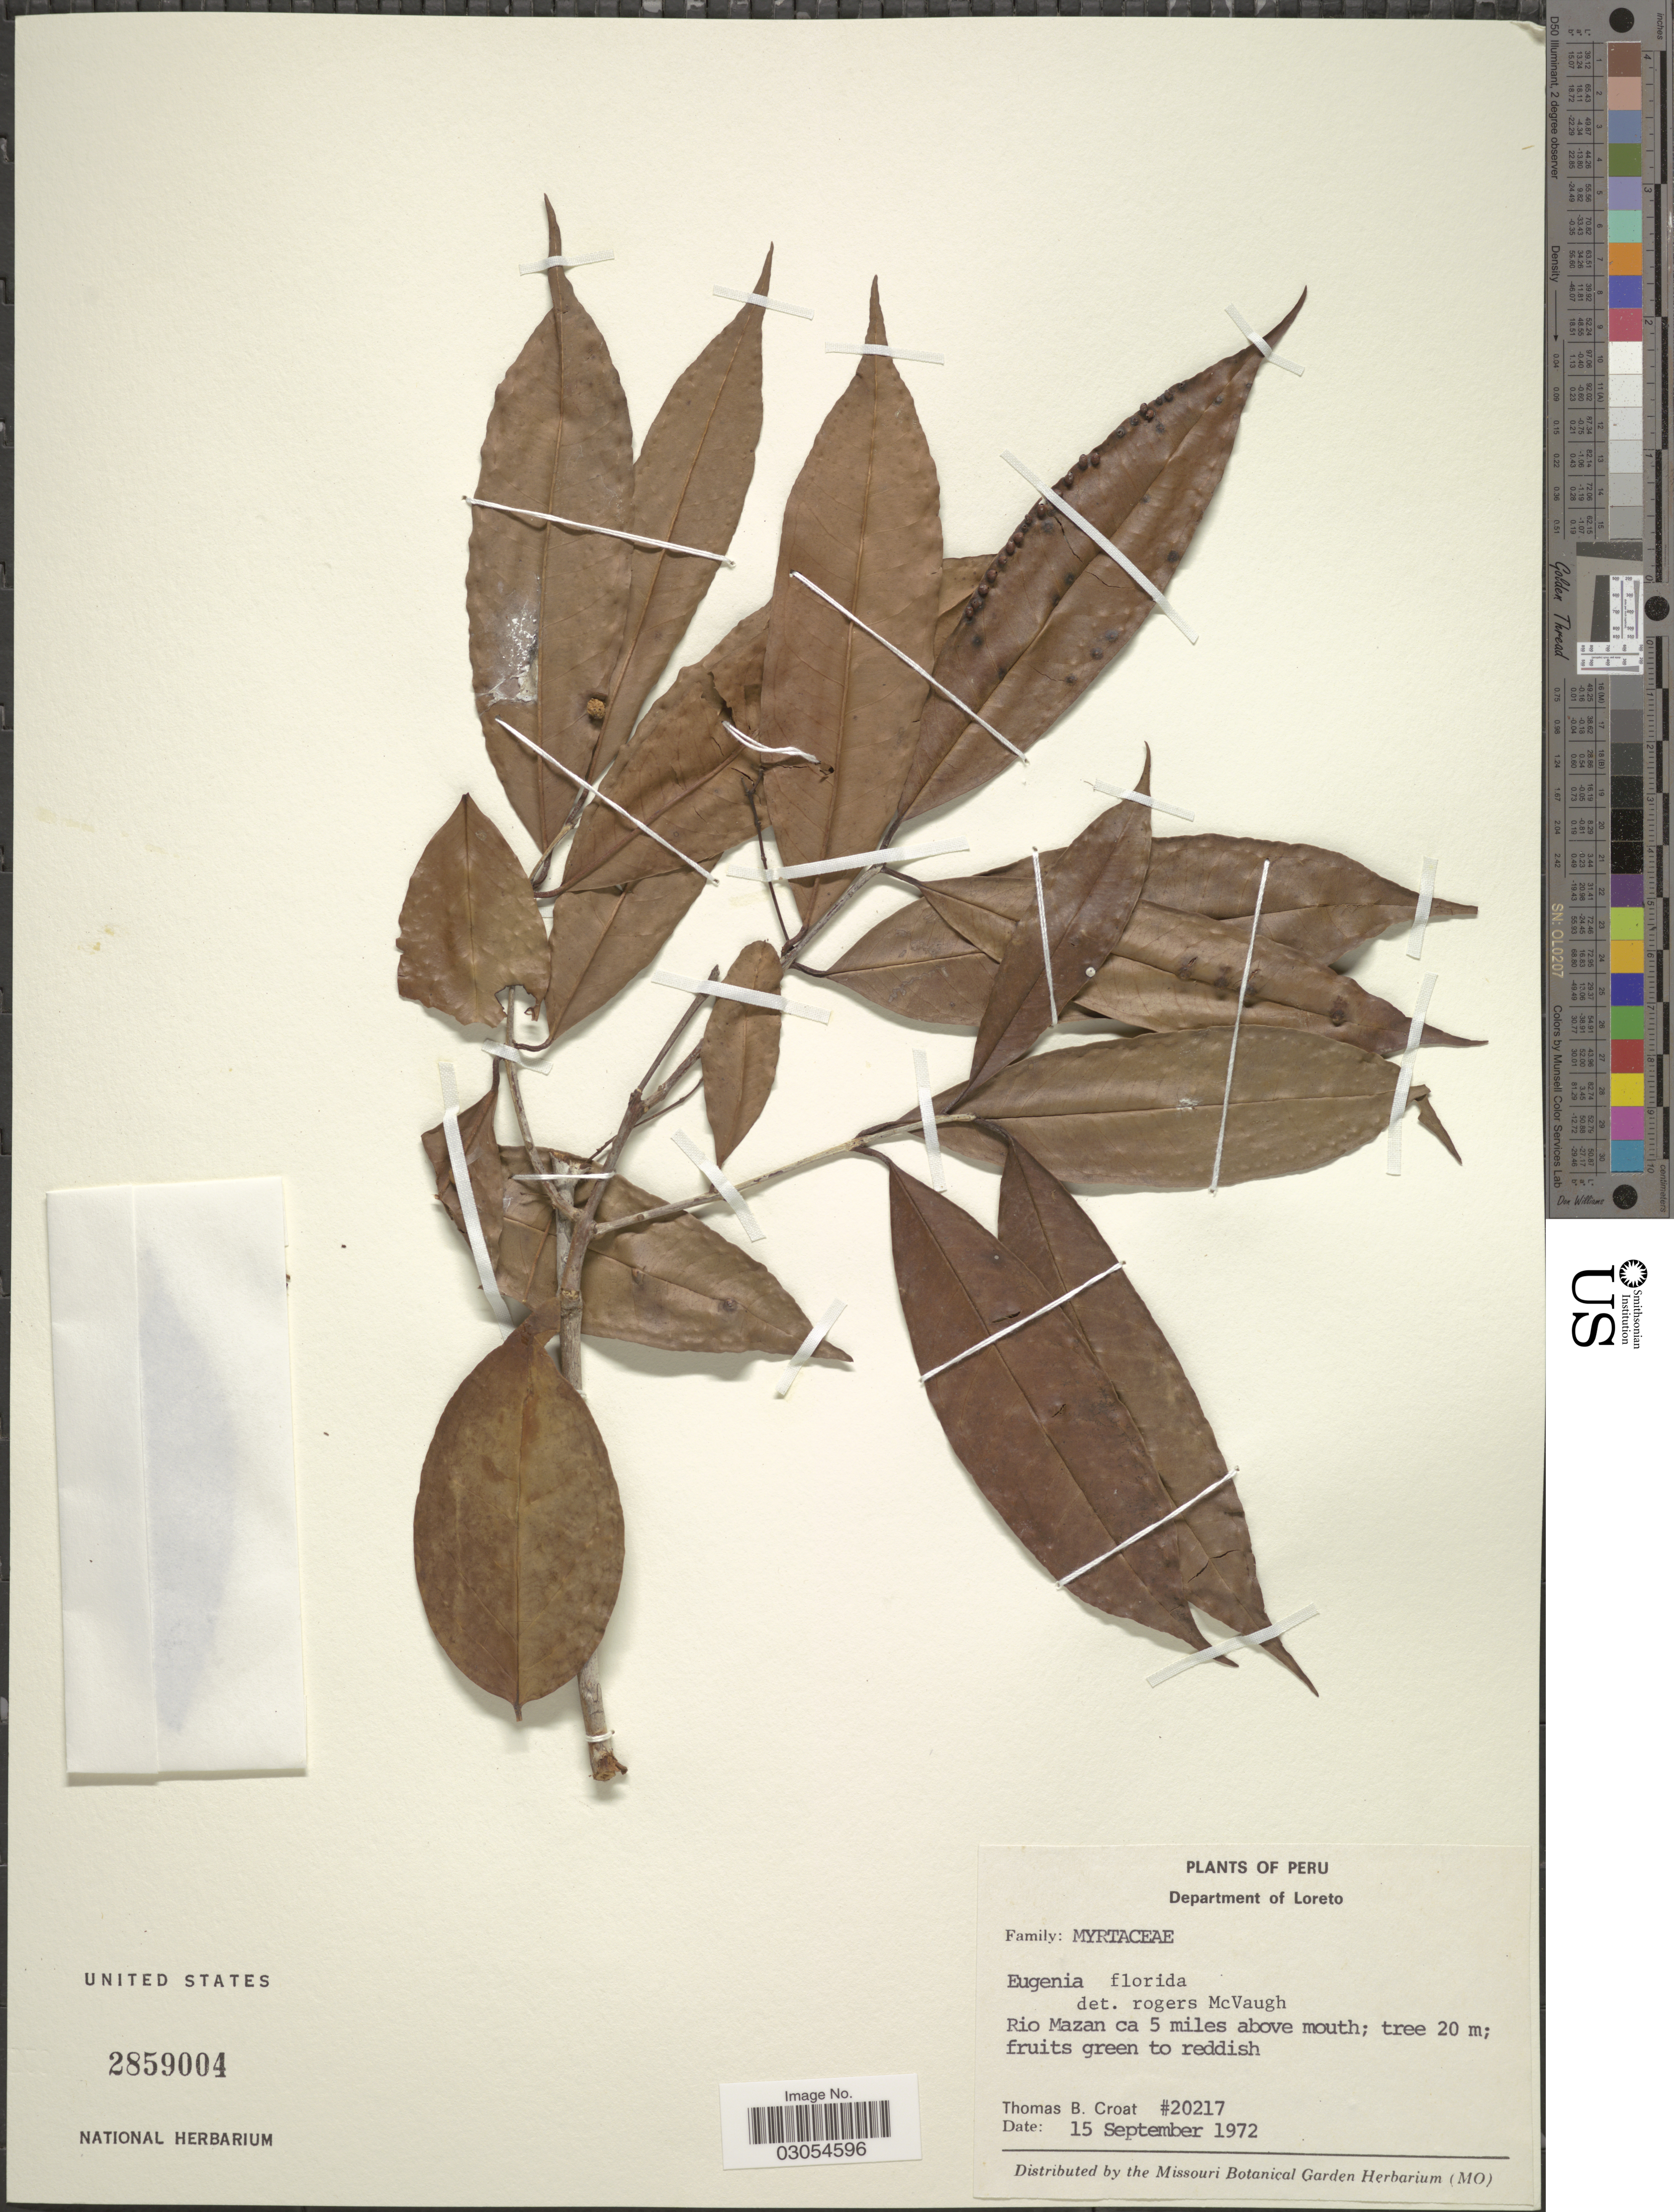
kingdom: Plantae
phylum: Tracheophyta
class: Magnoliopsida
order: Myrtales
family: Myrtaceae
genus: Eugenia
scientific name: Eugenia florida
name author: DC.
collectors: T. B. Croat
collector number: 20217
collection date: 1972-09-15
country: Peru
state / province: Loreto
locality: Department of Loreto. Rio Mazan ca 5 miles above mouth.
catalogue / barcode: US 2859004